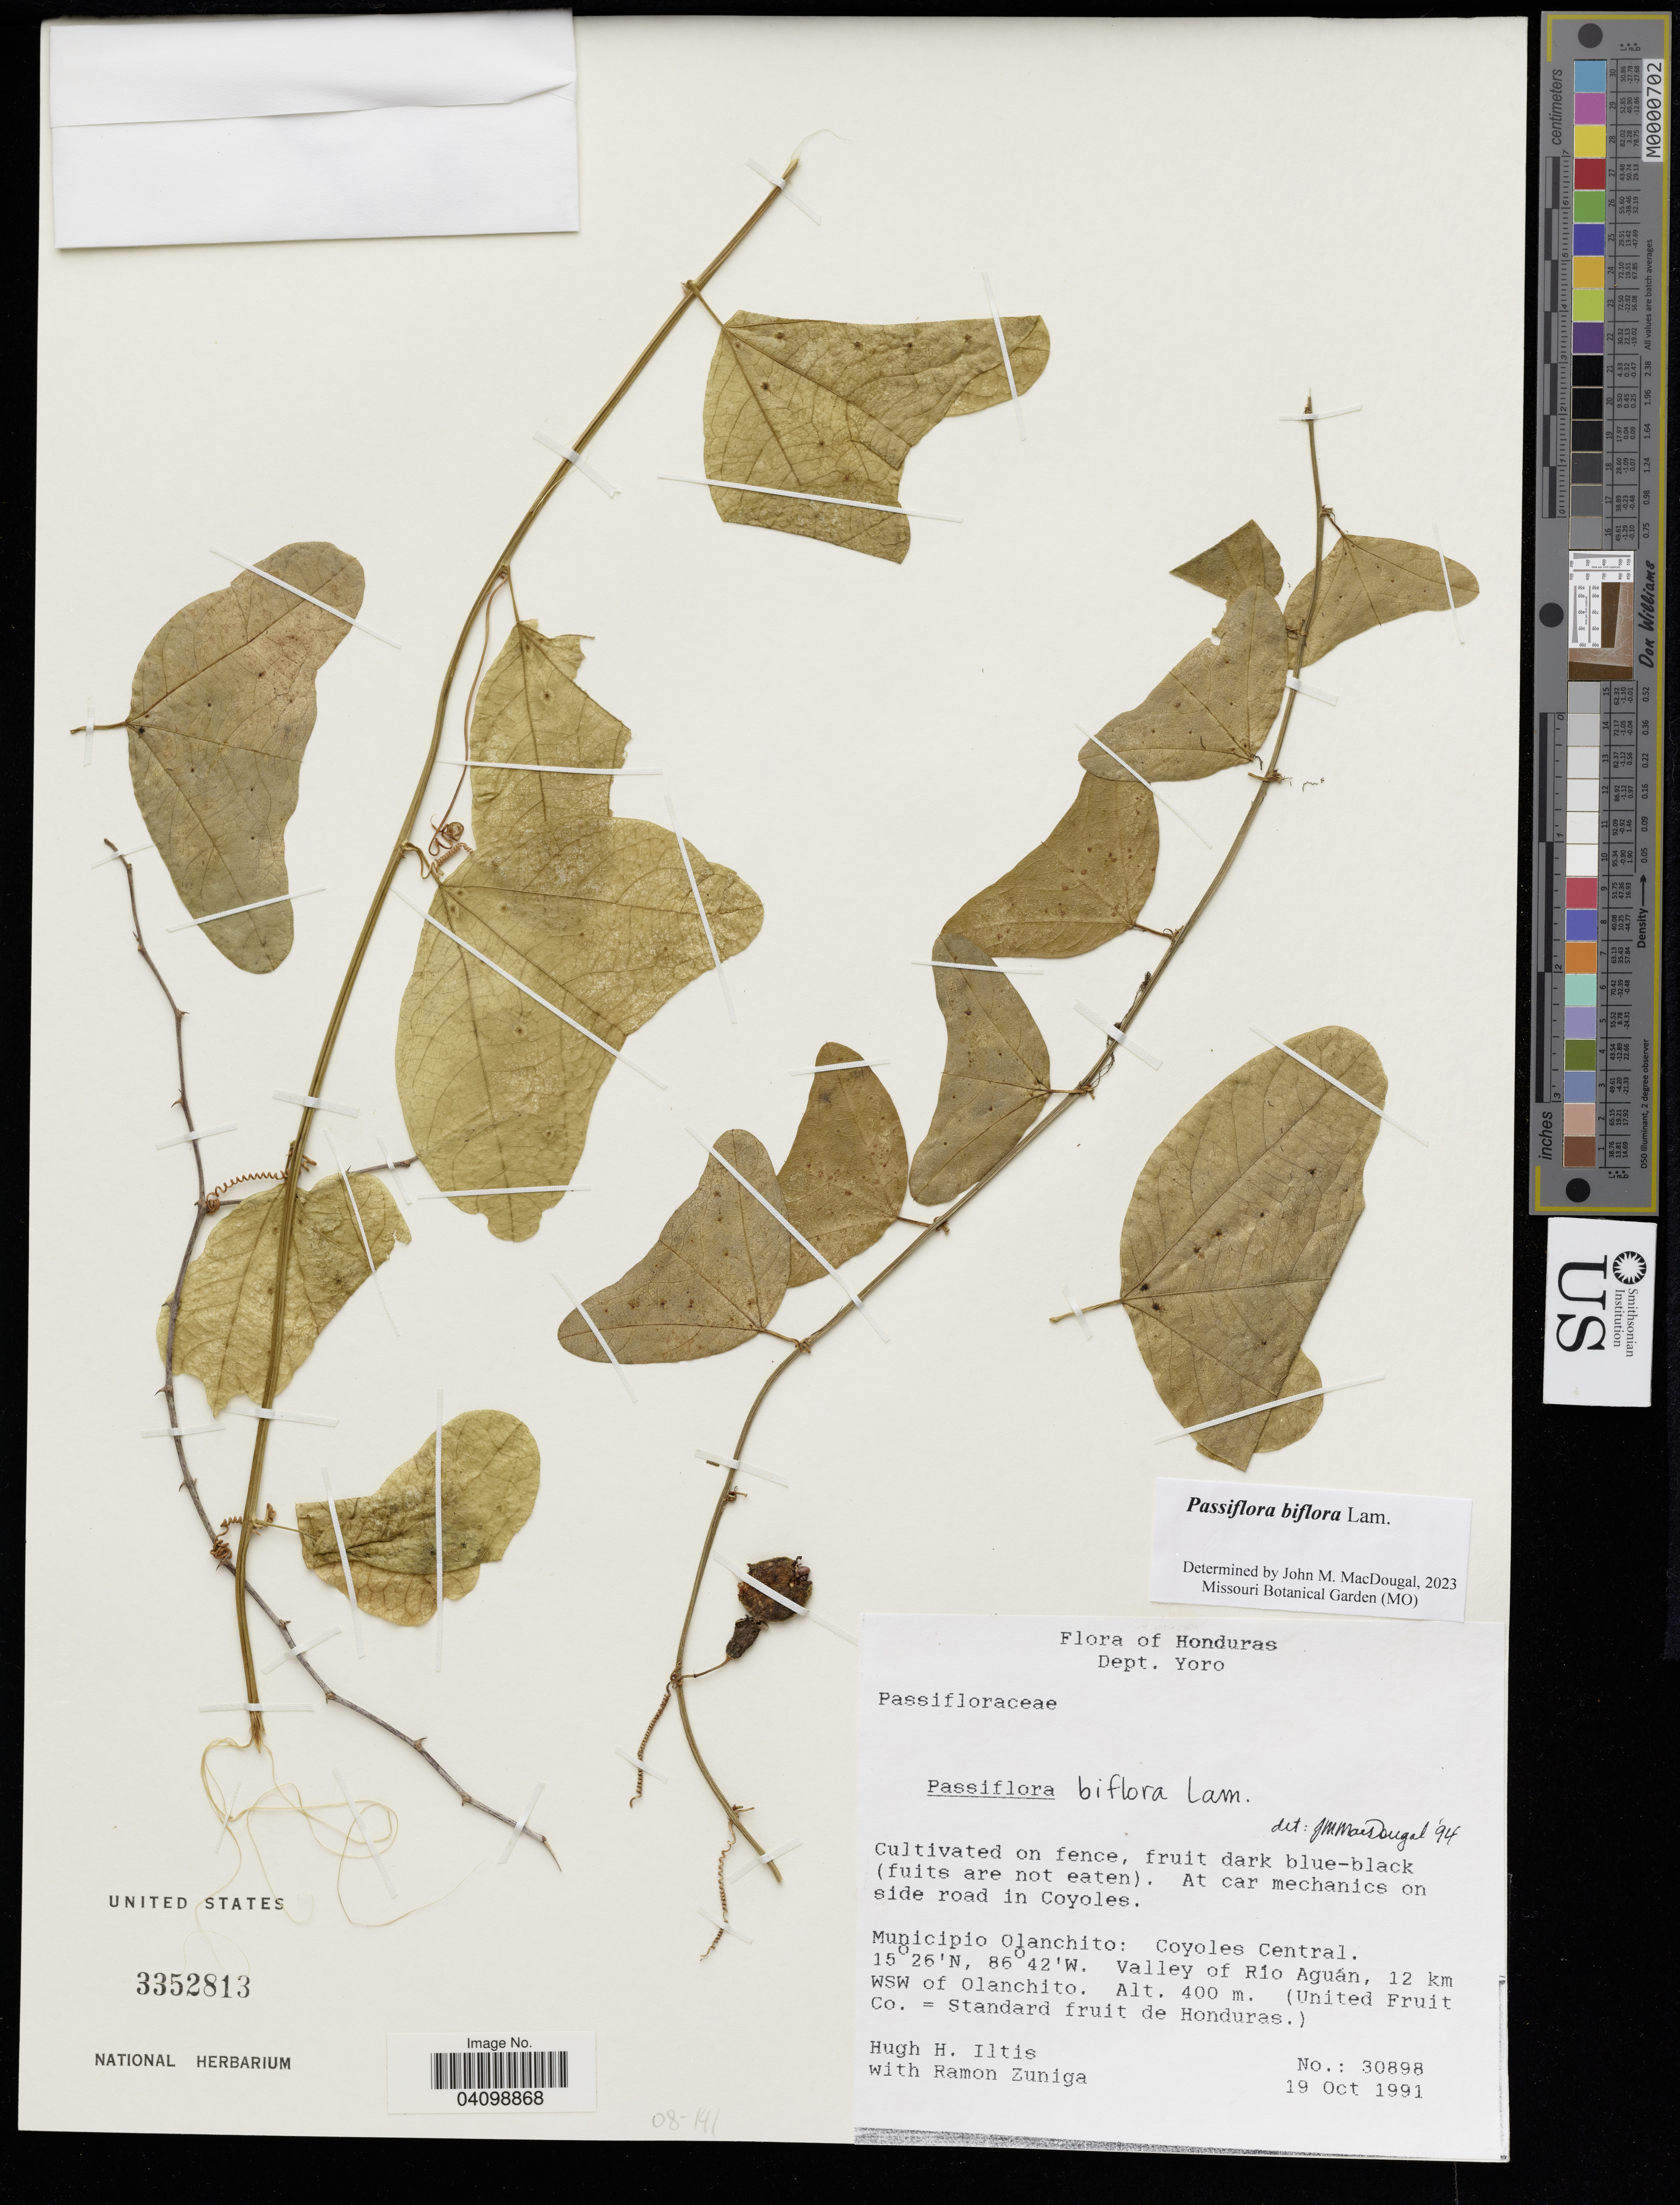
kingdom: Plantae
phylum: Tracheophyta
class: Magnoliopsida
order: Malpighiales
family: Passifloraceae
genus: Passiflora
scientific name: Passiflora biflora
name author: Lam.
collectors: H. H. Iltis & R. Zúñiga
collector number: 30898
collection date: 1991-10-19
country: Honduras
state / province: Yoro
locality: Municipio Olanchito: Coyoles Central. Valley of Rio Aguán, 12 km WSW of Olanchito.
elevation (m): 400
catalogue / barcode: US 3352813